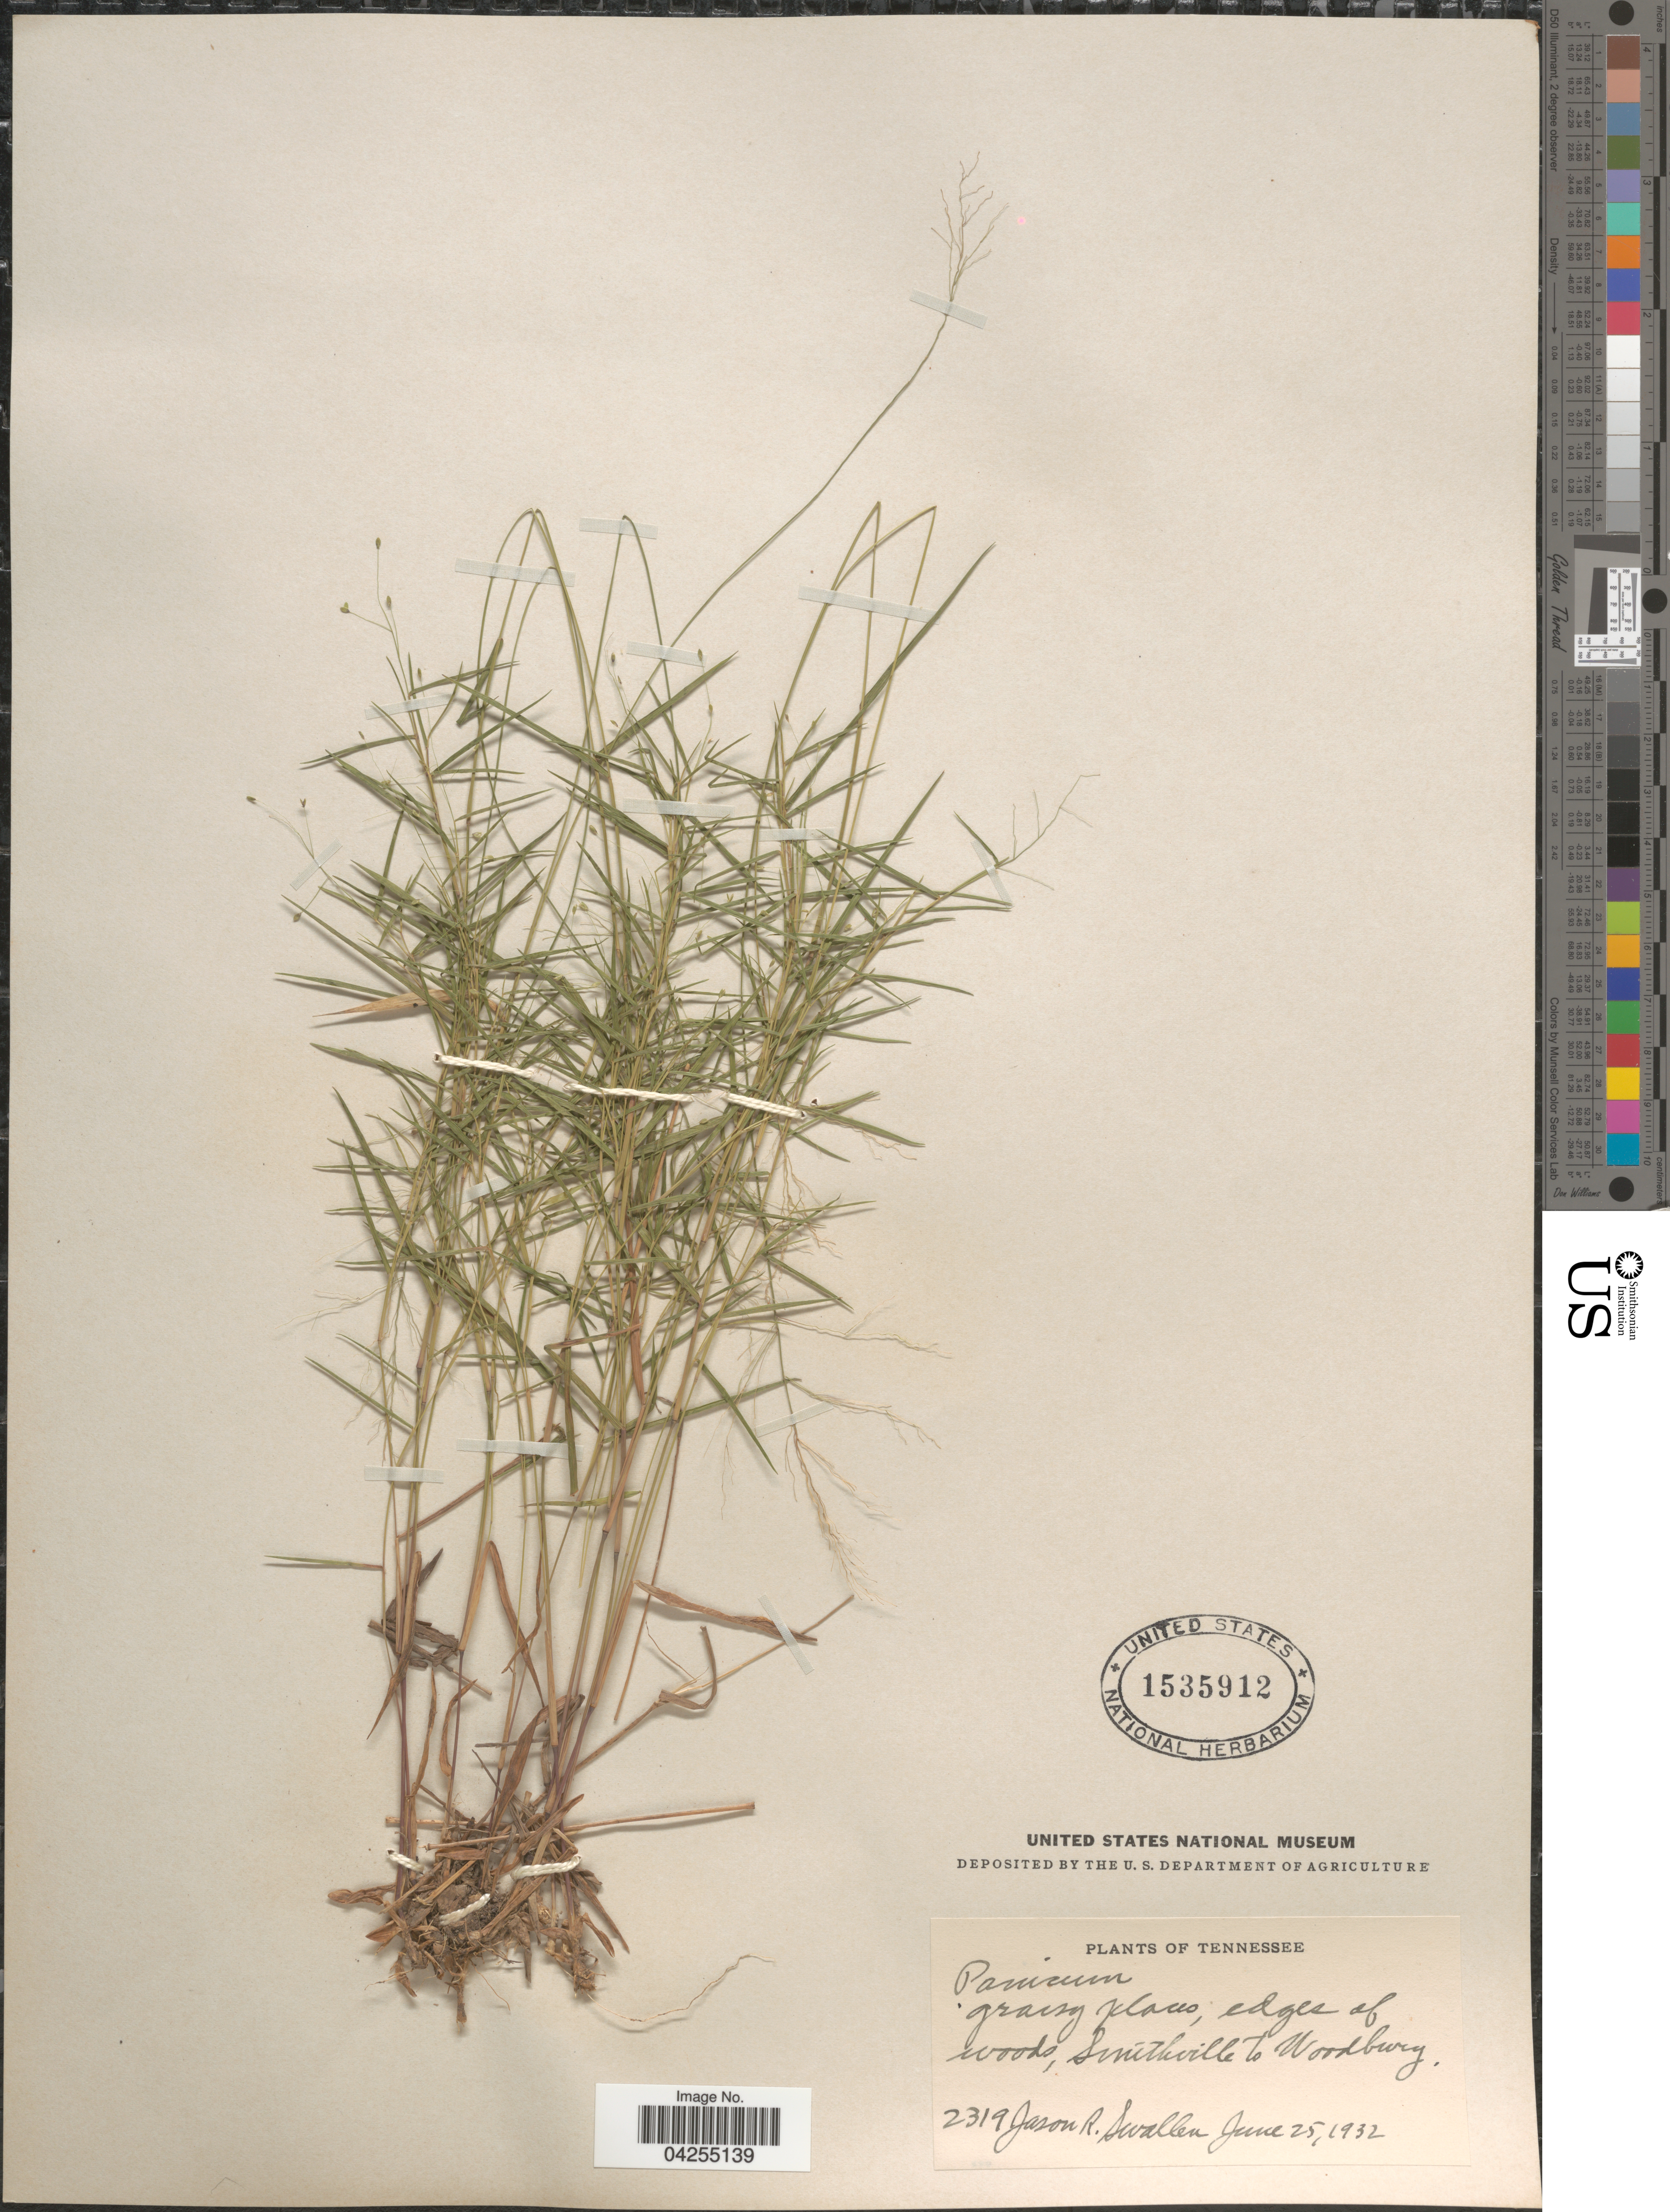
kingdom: Plantae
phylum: Tracheophyta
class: Liliopsida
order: Poales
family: Poaceae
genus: Dichanthelium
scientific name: Dichanthelium dichotomum var. dichotomum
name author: (L.) Gould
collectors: J. R. Swallen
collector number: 2319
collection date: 1932-06-25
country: United States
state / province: Tennessee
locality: Grassy places, edges of woods, Smithville to Woodbury.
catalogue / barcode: US 1535912